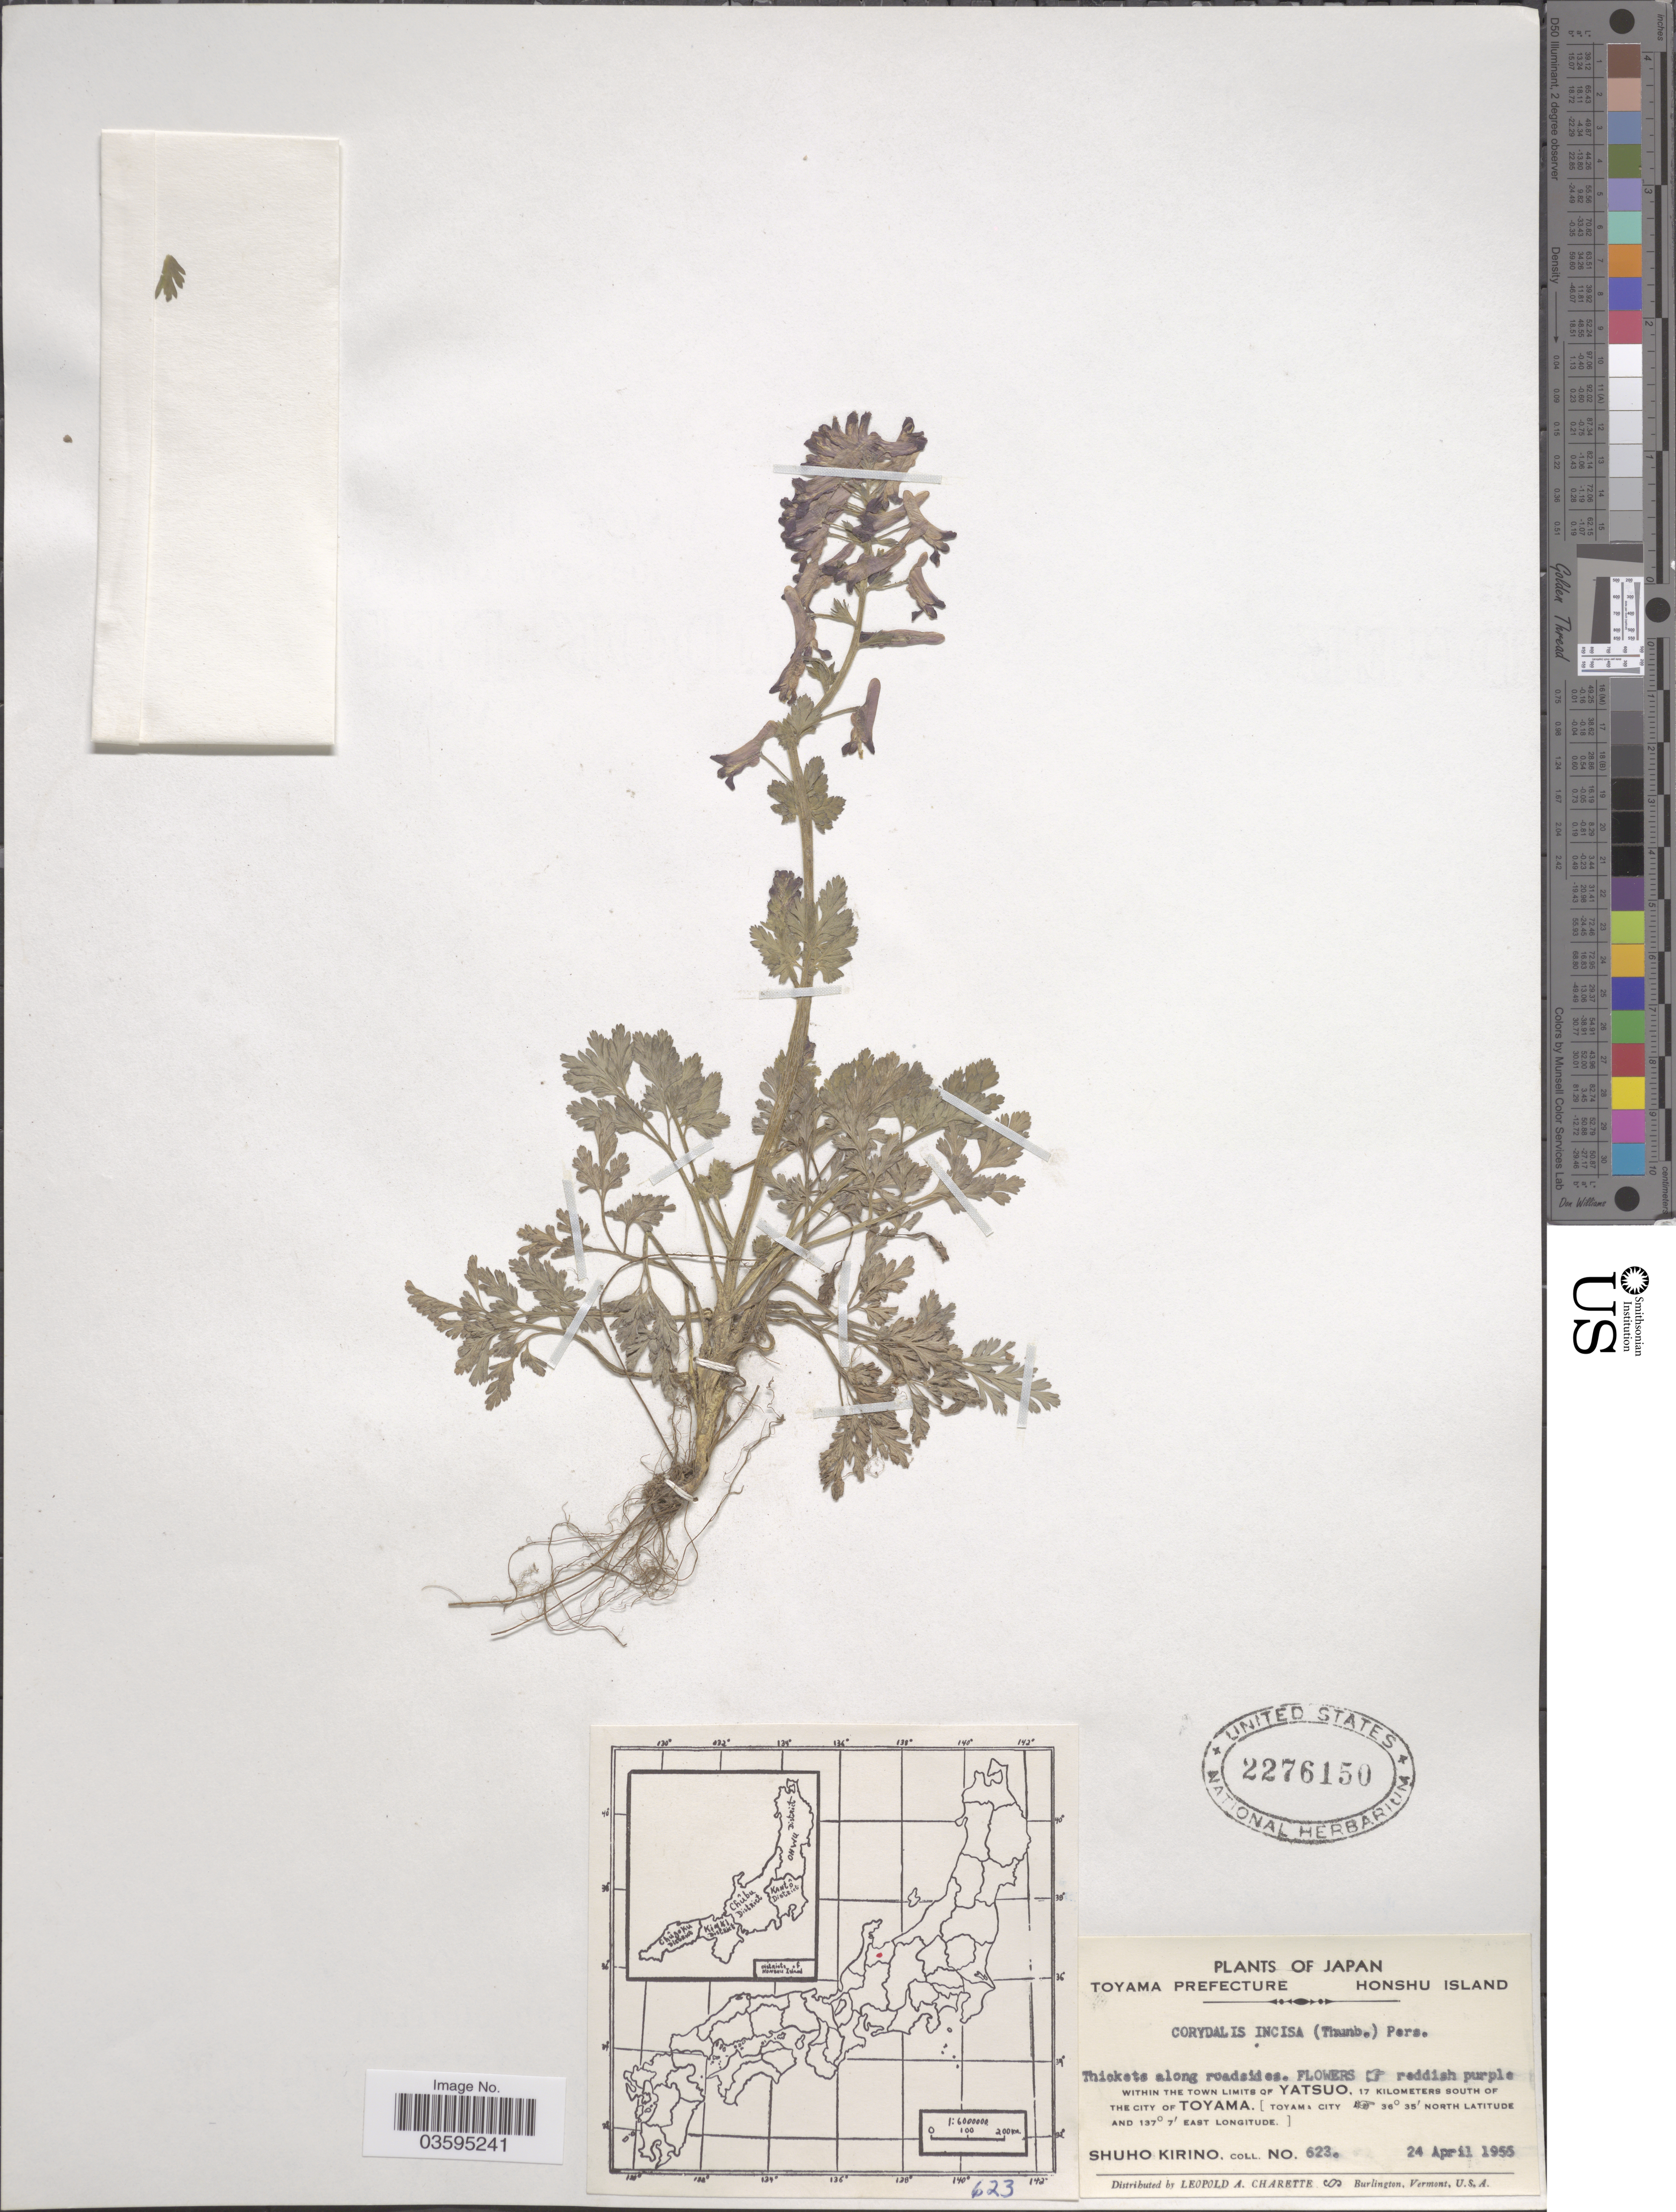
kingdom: Plantae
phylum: Tracheophyta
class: Magnoliopsida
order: Ranunculales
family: Papaveraceae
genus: Corydalis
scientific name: Corydalis incisa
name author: (Thunb.) Pers.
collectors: S. Kirino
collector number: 623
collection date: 1955-04-24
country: Japan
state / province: Toyama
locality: Toyama Prefecture. Honshu Island. Within the town limits of Yatsuo, 17 kilometers south of the City of Toyama. [Toyama City].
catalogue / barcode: US 2276150